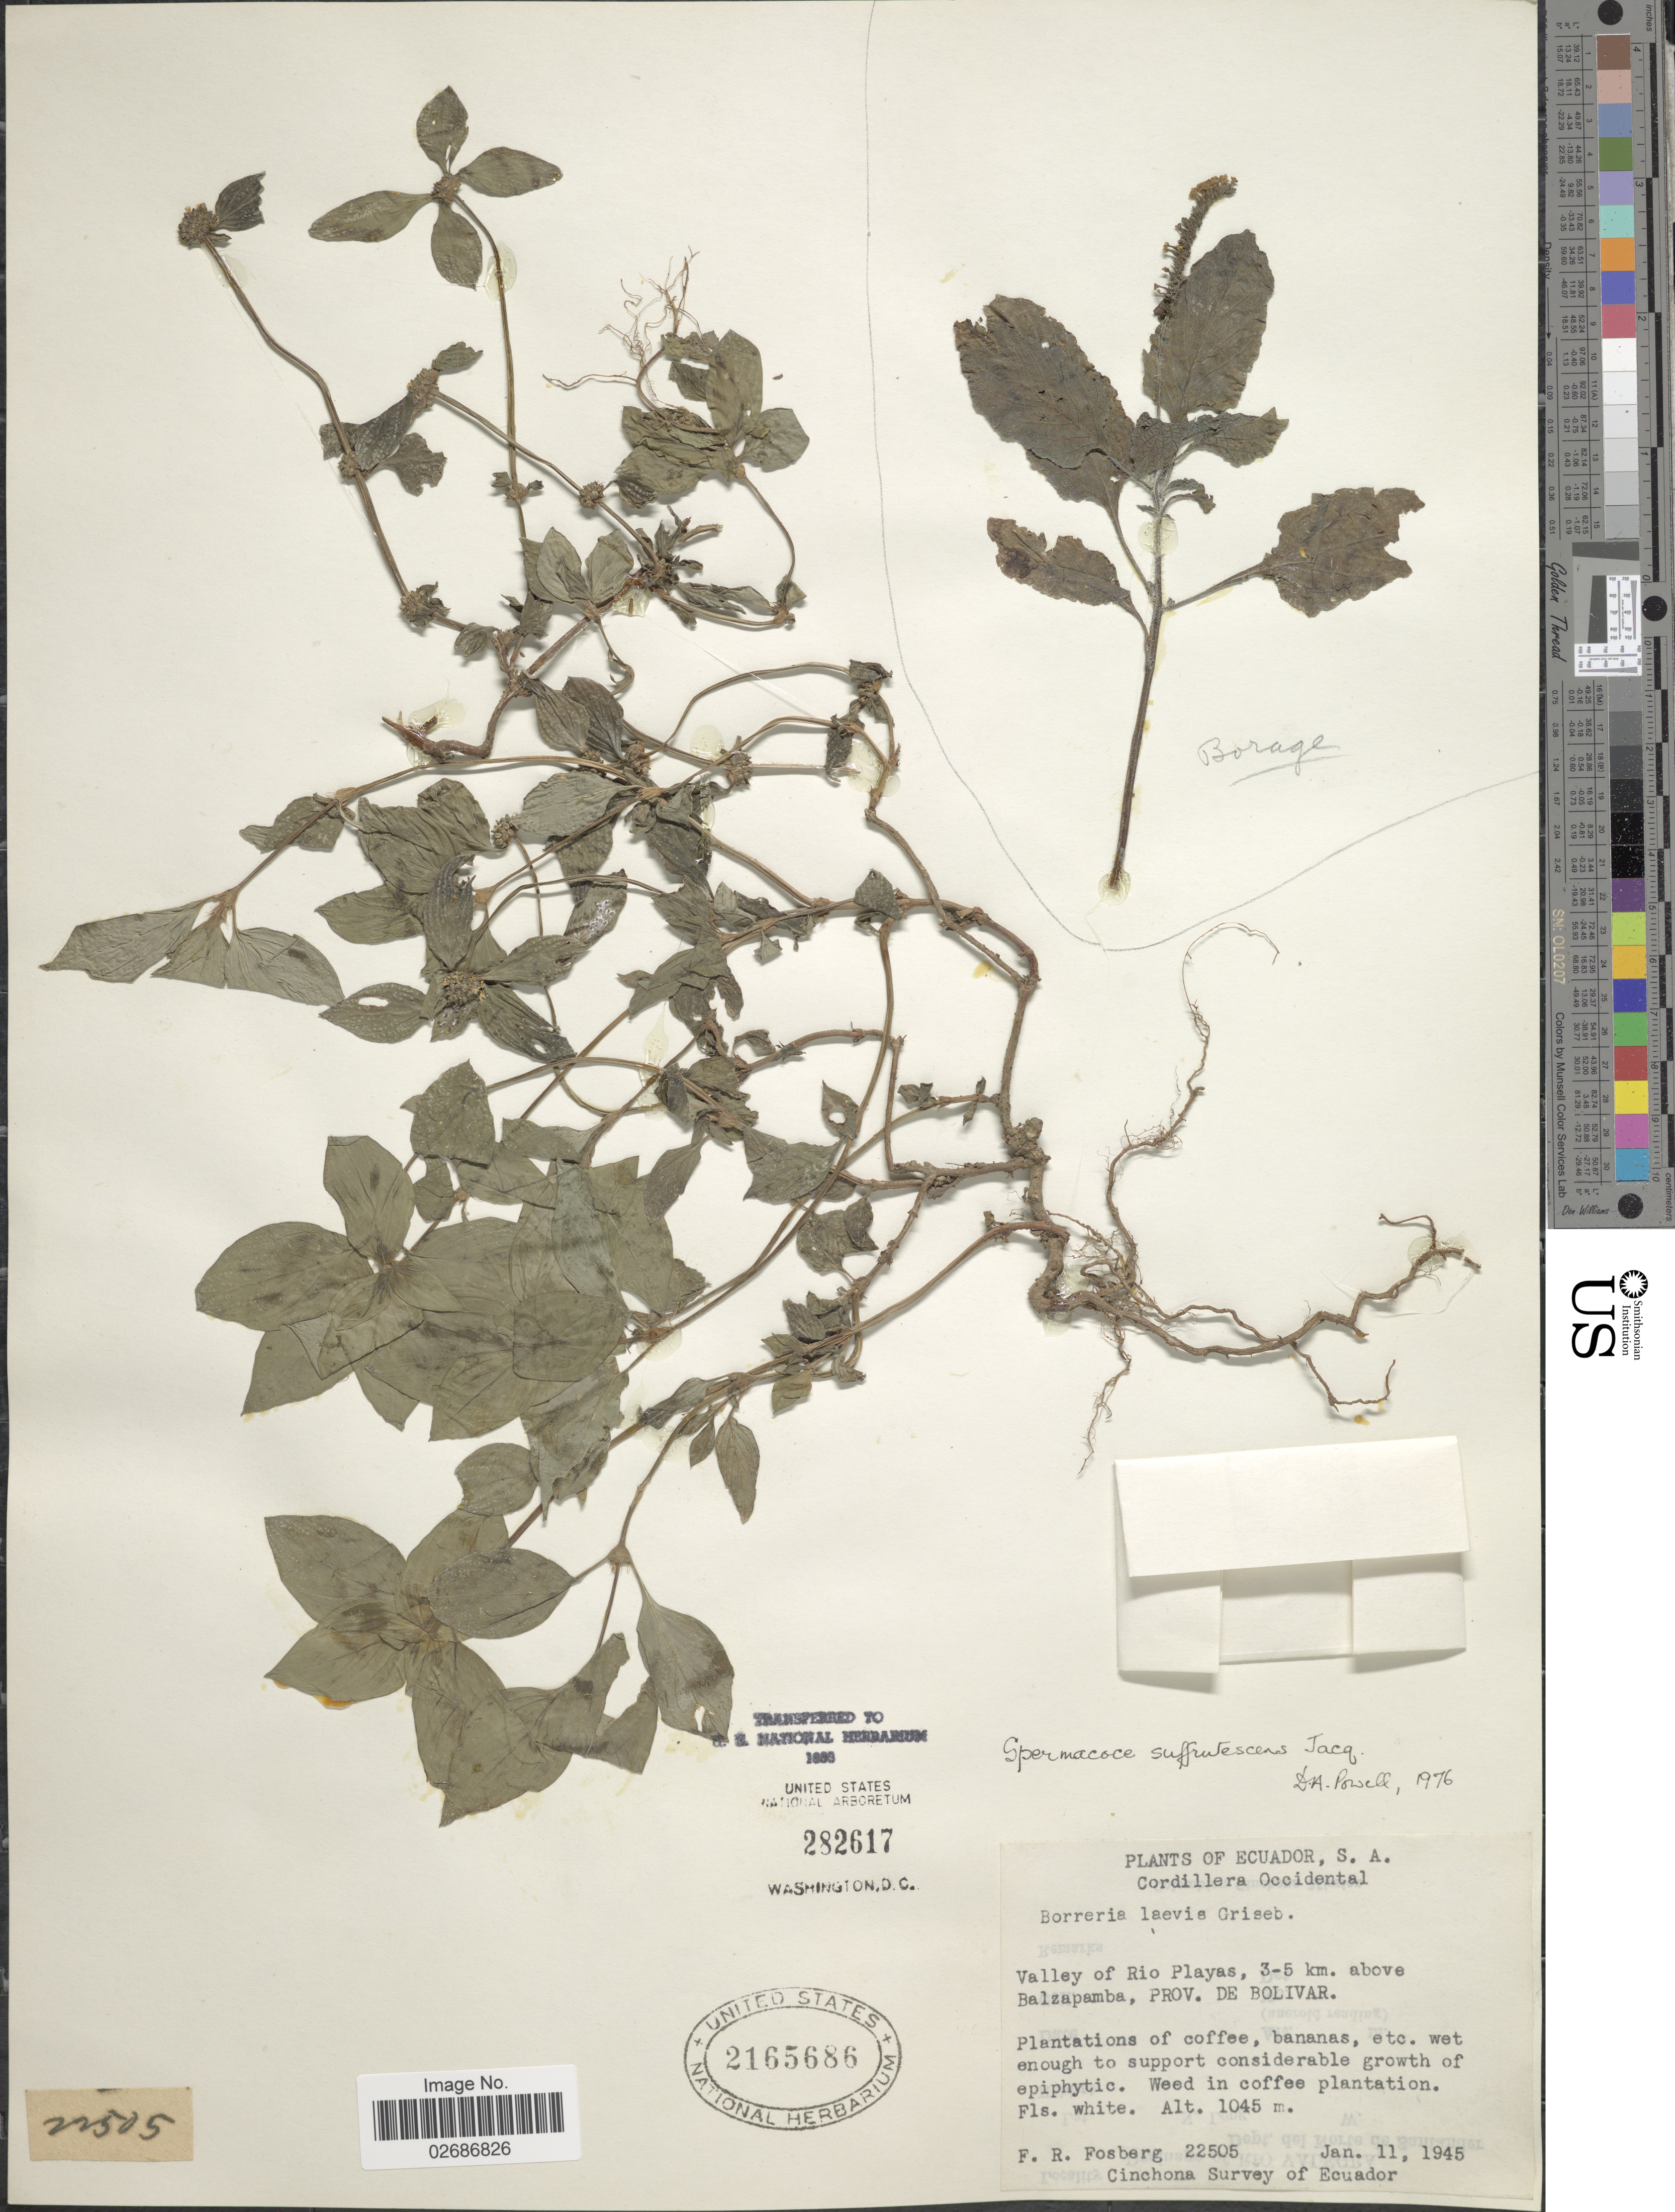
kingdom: Plantae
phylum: Tracheophyta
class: Magnoliopsida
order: Gentianales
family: Rubiaceae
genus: Borreria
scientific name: Borreria remota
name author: (Lam.) Bacigalupo & E.L. Cabral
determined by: Kirkbride, J. H., Jr.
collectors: F. R. Fosberg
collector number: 22505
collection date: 1945-01-11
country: Ecuador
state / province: Bolívar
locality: Cordillera Occidental. Valley of Rio Playas, 3-5 km. above Balzapamba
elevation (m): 1045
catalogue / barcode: US 2165686